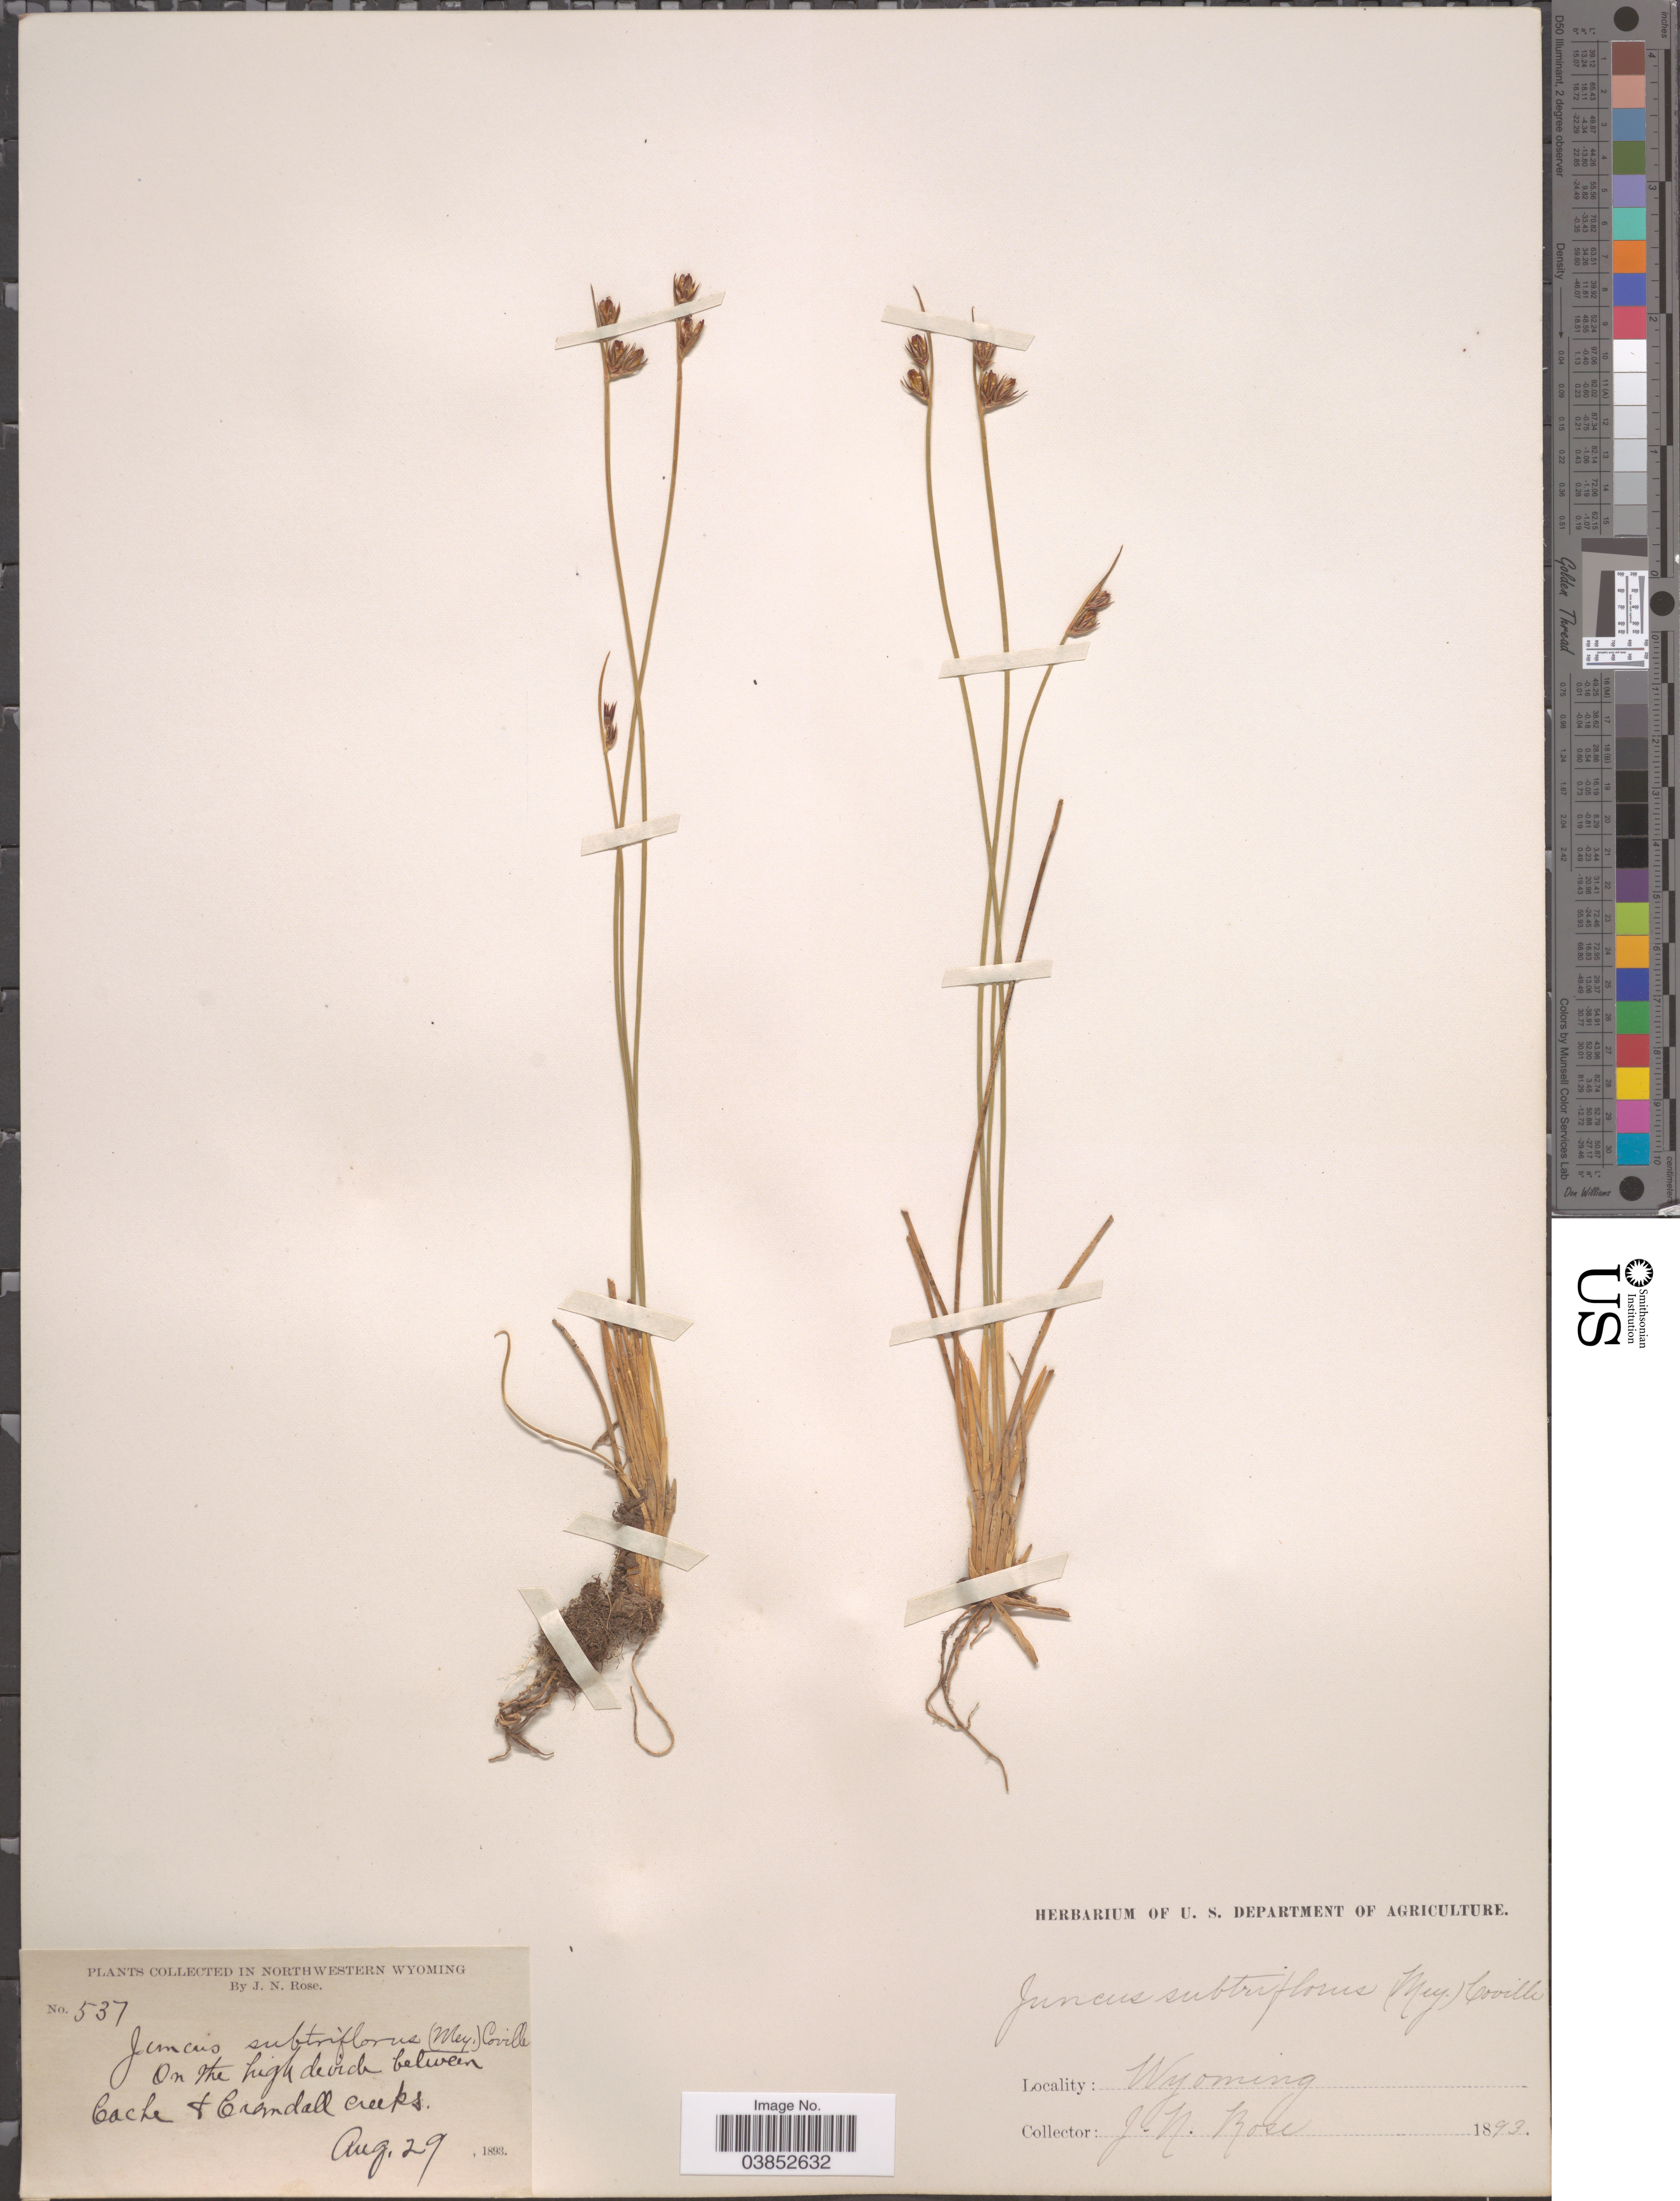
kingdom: Plantae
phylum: Tracheophyta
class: Liliopsida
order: Poales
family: Juncaceae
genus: Juncus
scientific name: Juncus drummondii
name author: E. Mey.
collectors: J. N. Rose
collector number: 537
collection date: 1893-08-29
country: United States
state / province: Wyoming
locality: In Northwestern Wyoming. On the high divide between Cache + Crandell creeks.